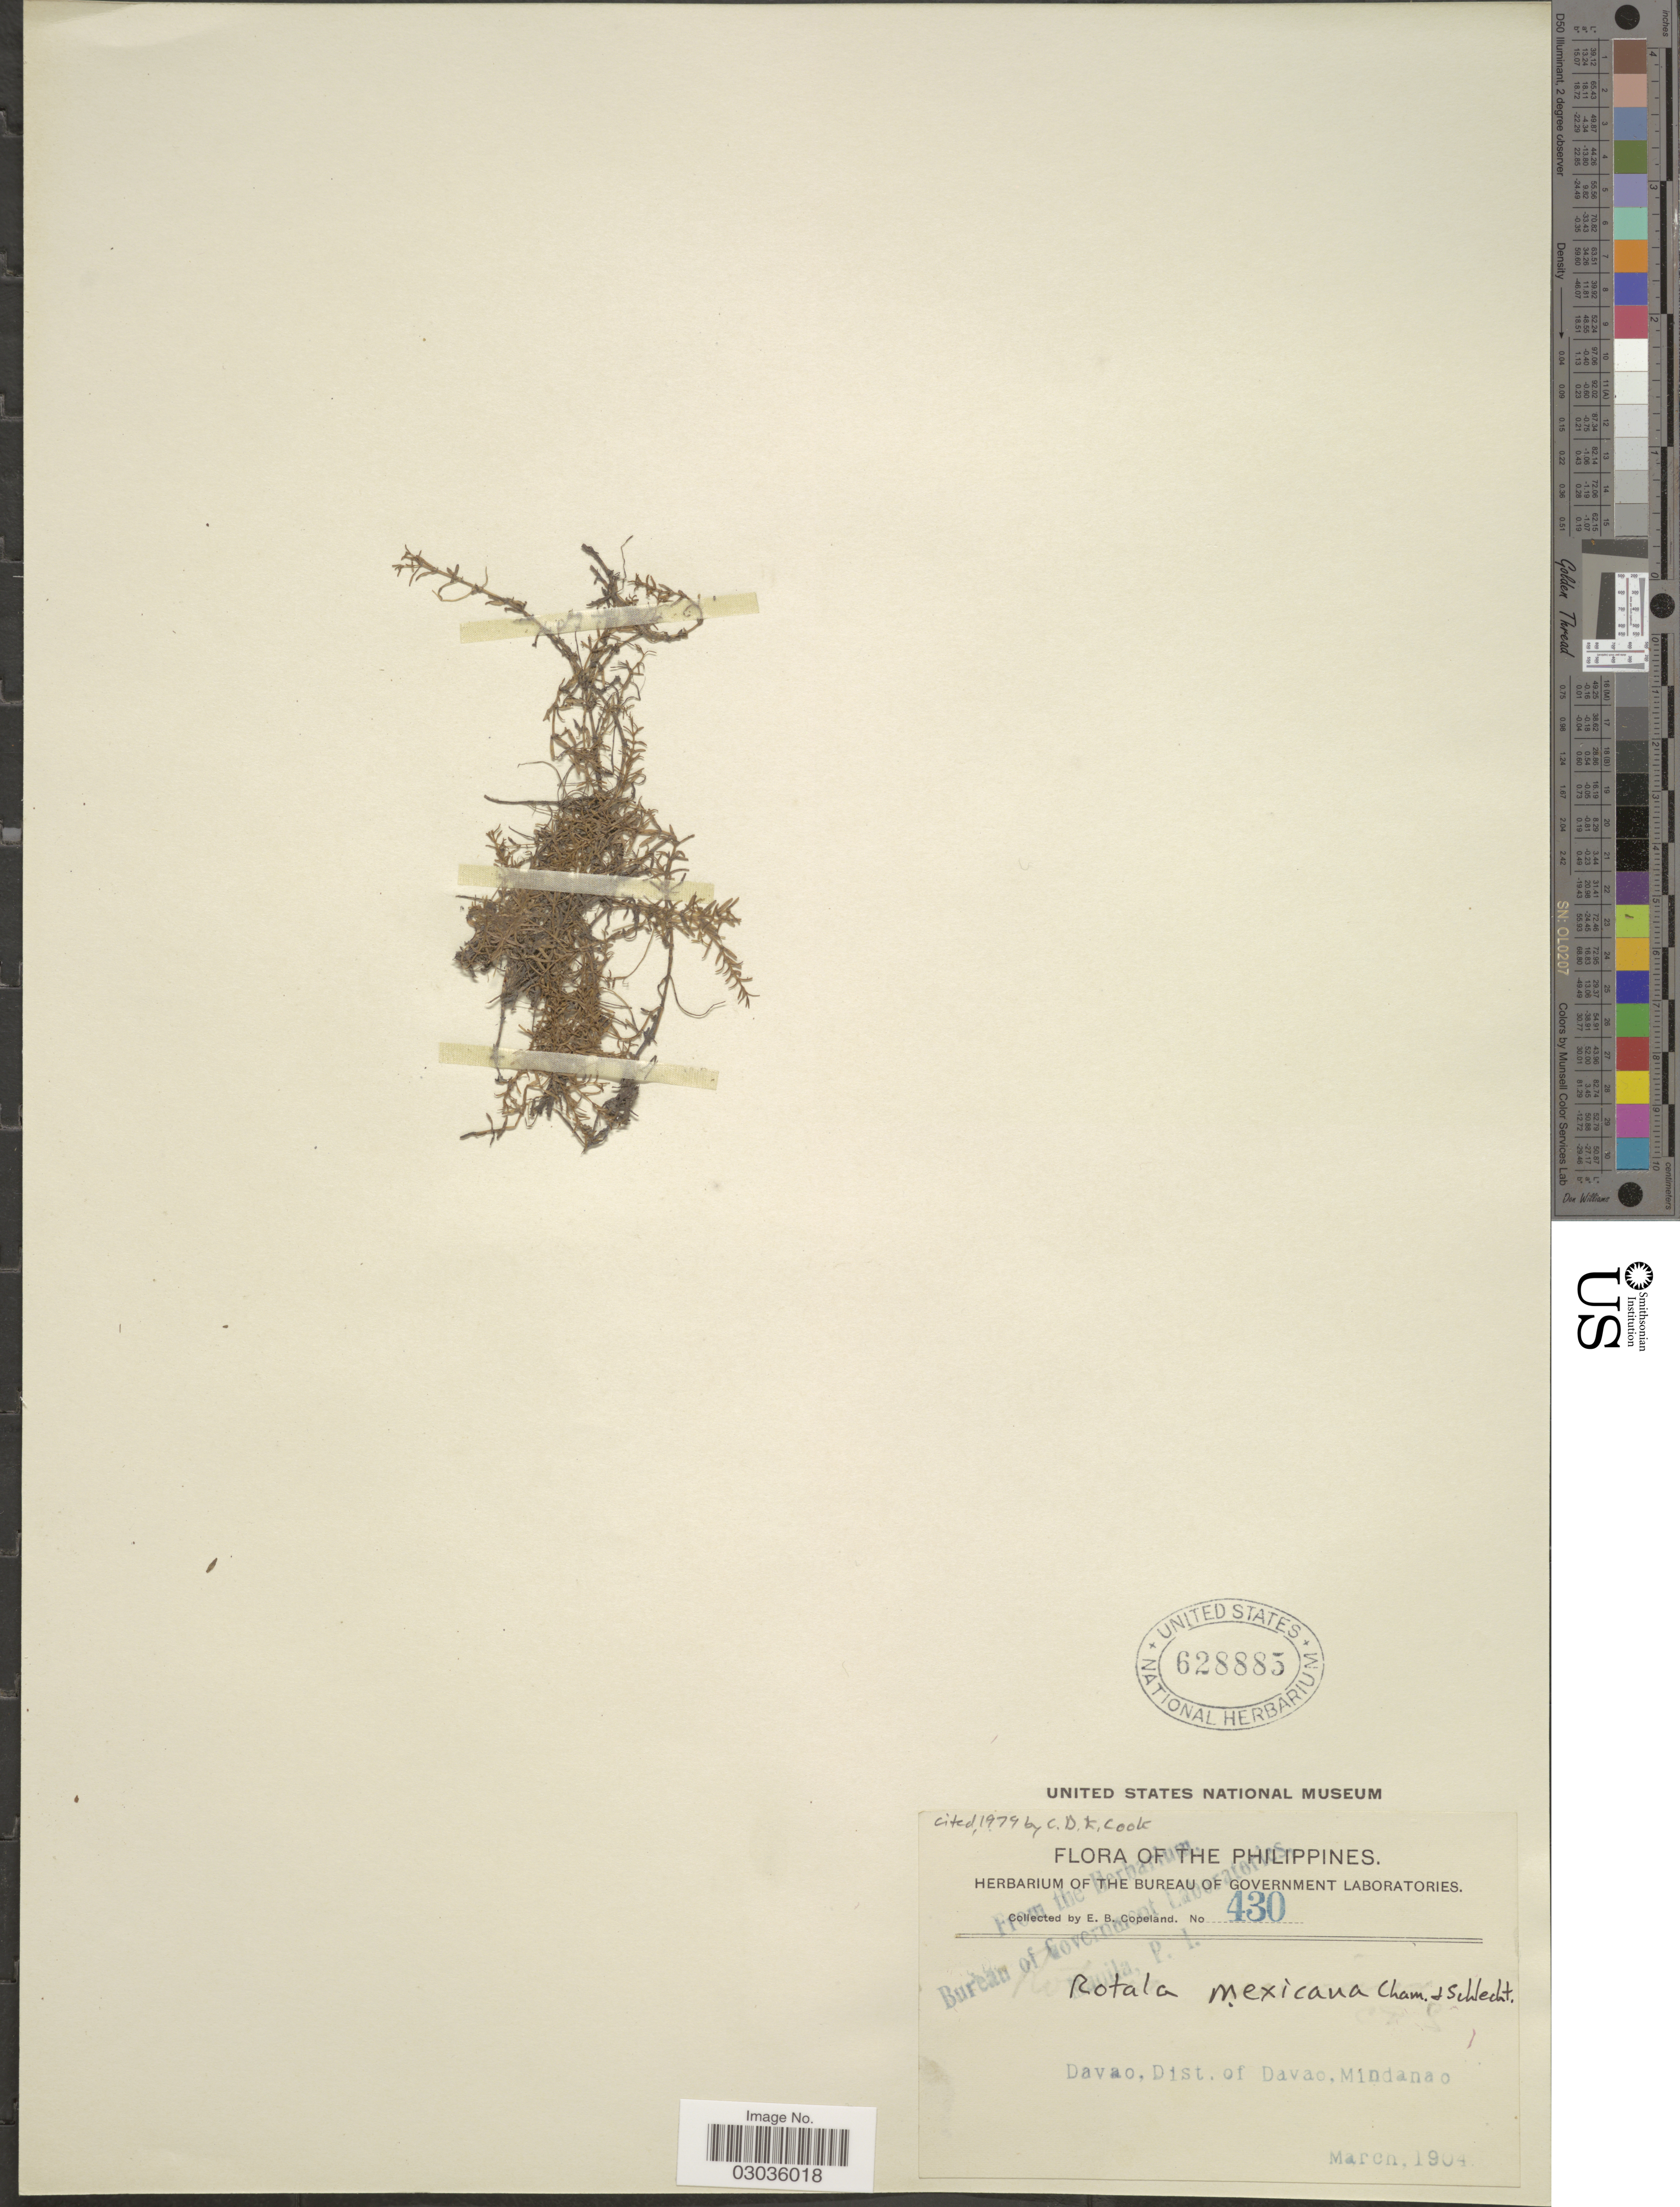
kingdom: Plantae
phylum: Tracheophyta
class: Magnoliopsida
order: Myrtales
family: Lythraceae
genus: Rotala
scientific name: Rotala mexicana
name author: Cham. & Schltdl.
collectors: E. B. Copeland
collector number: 430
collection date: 1904-03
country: Philippines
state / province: Davao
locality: Dist. of Davao, Mindanao.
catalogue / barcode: US 628885